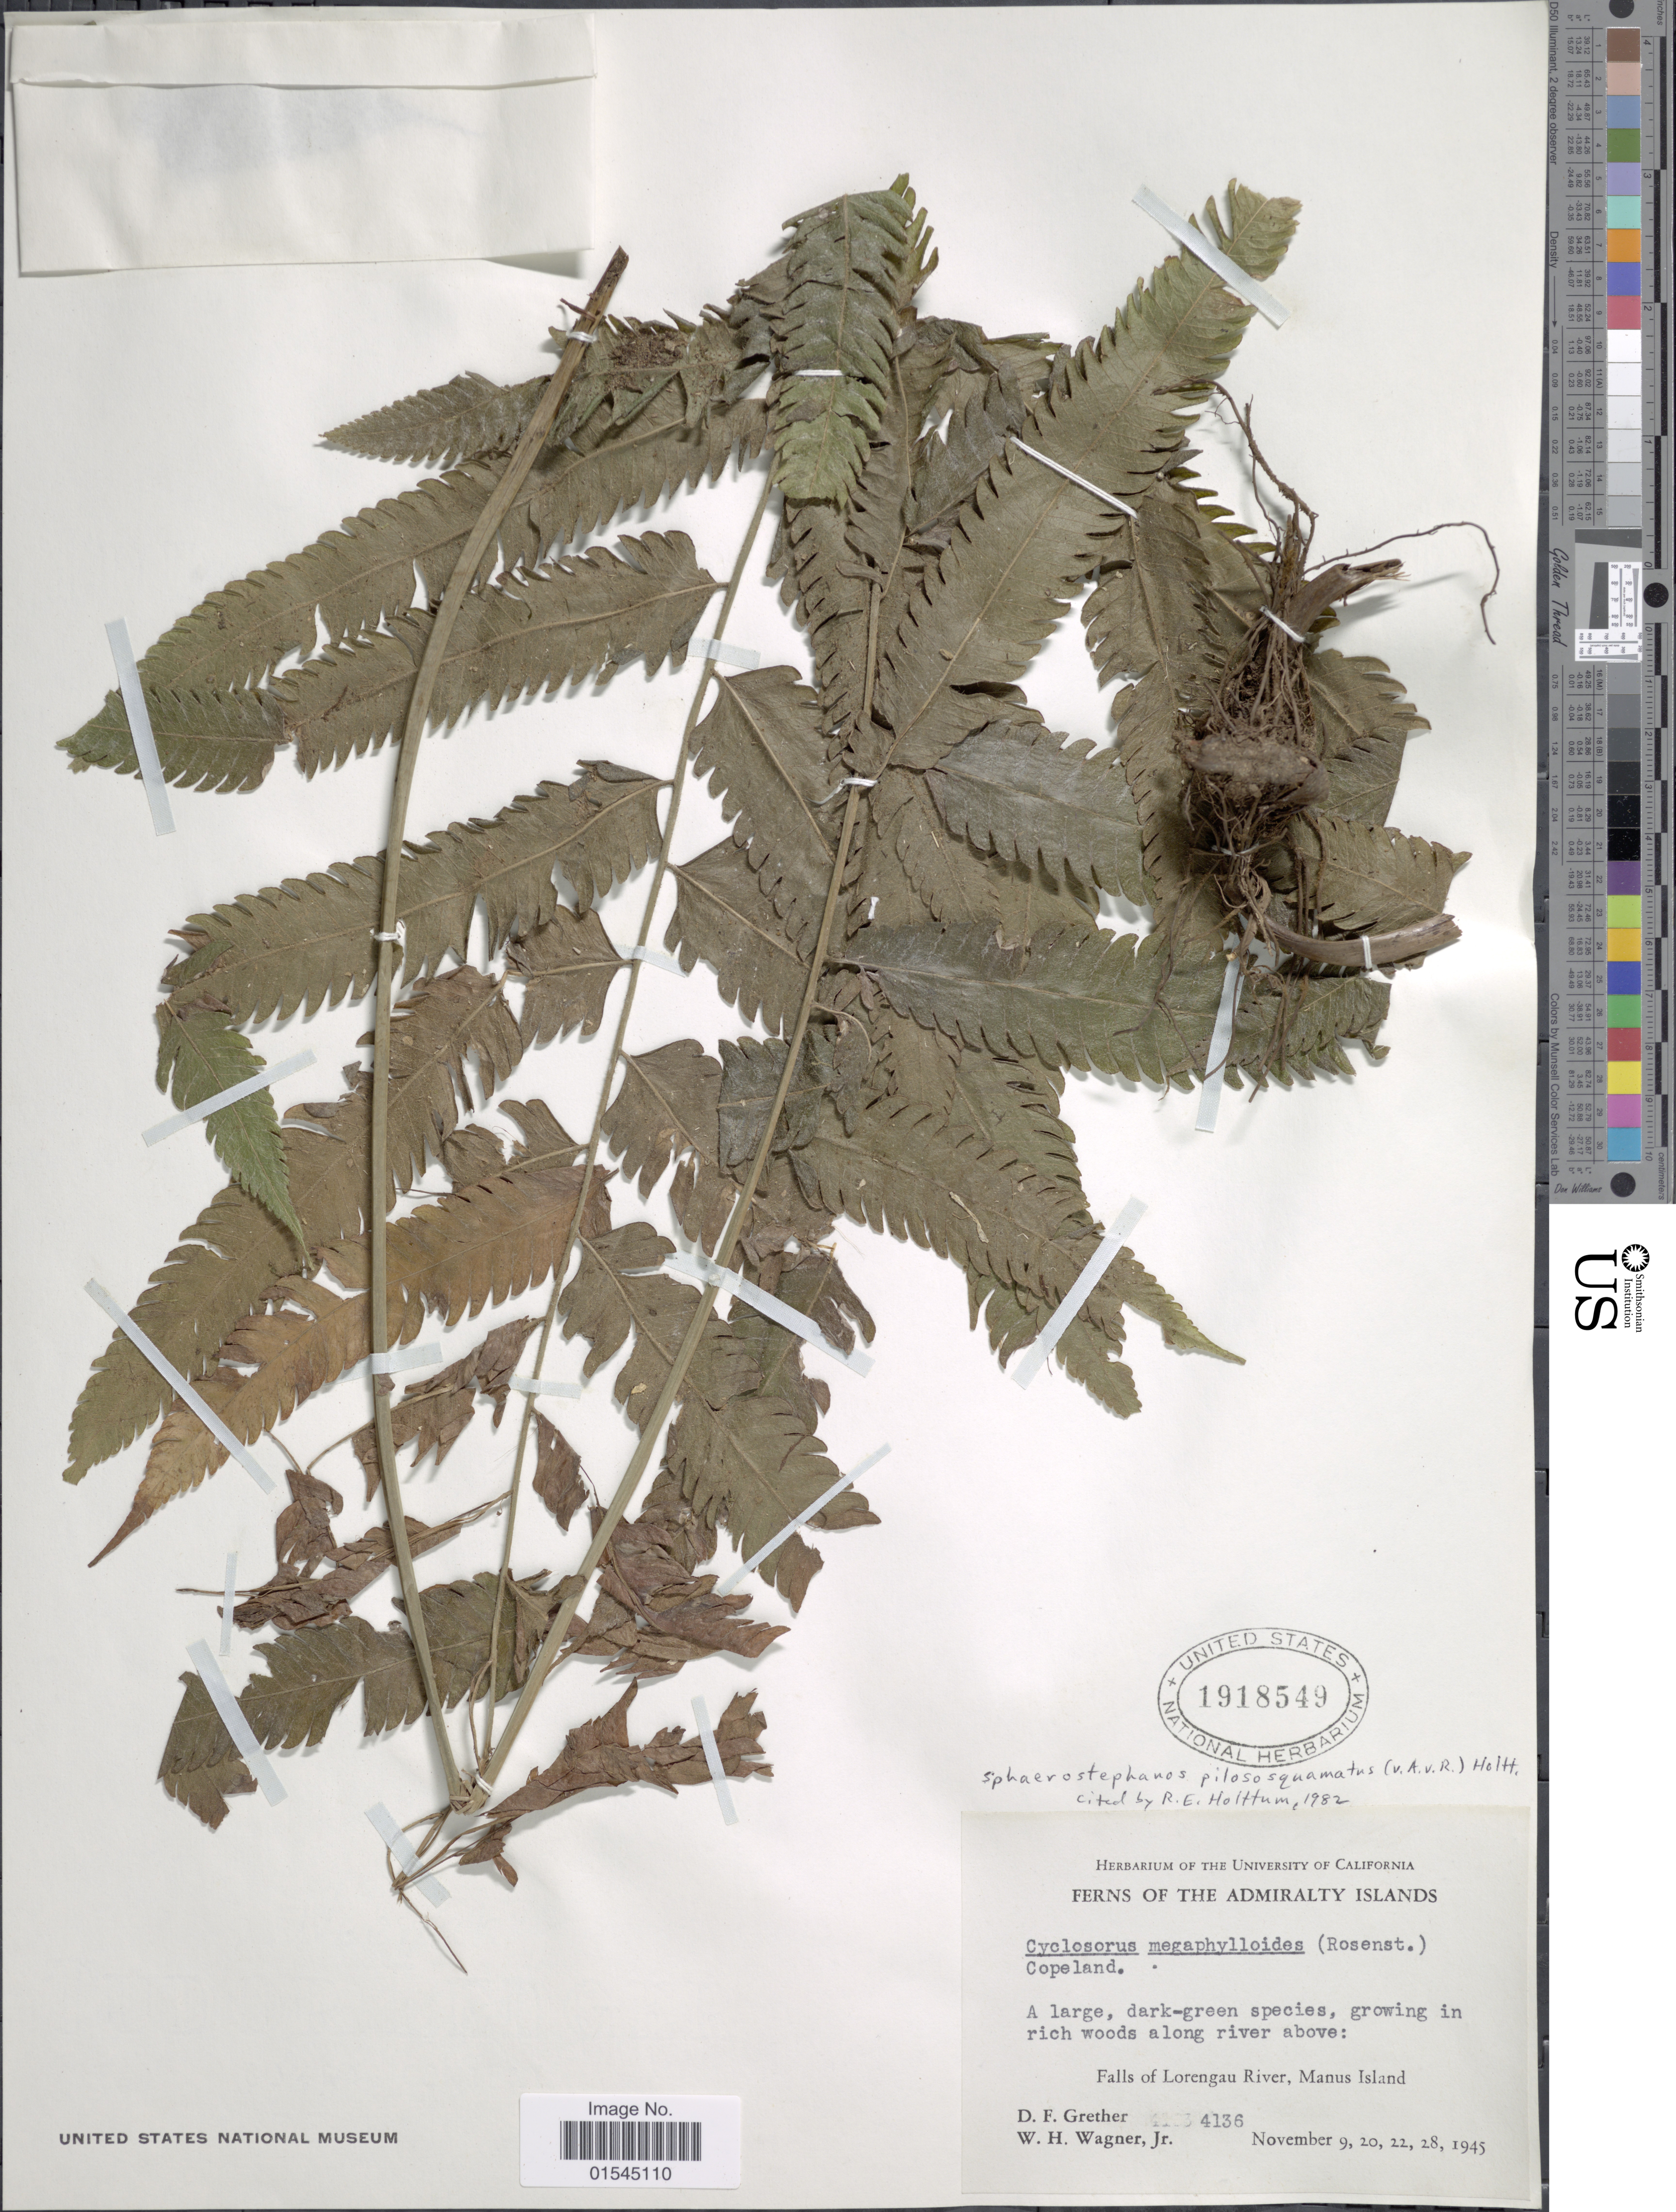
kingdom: Plantae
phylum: Tracheophyta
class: Polypodiopsida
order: Polypodiales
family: Thelypteridaceae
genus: Sphaerostephanos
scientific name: Sphaerostephanos pilososquamatus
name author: (Alderw.) Holttum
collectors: D. F. Grether & W. H. Wagner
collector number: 4136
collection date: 1945-11-09/1945-11-28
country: Papua New Guinea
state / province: Manus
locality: Ferns of the Admiralty Islands. Falls of Lorengau River, Manus Island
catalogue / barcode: US 1918549